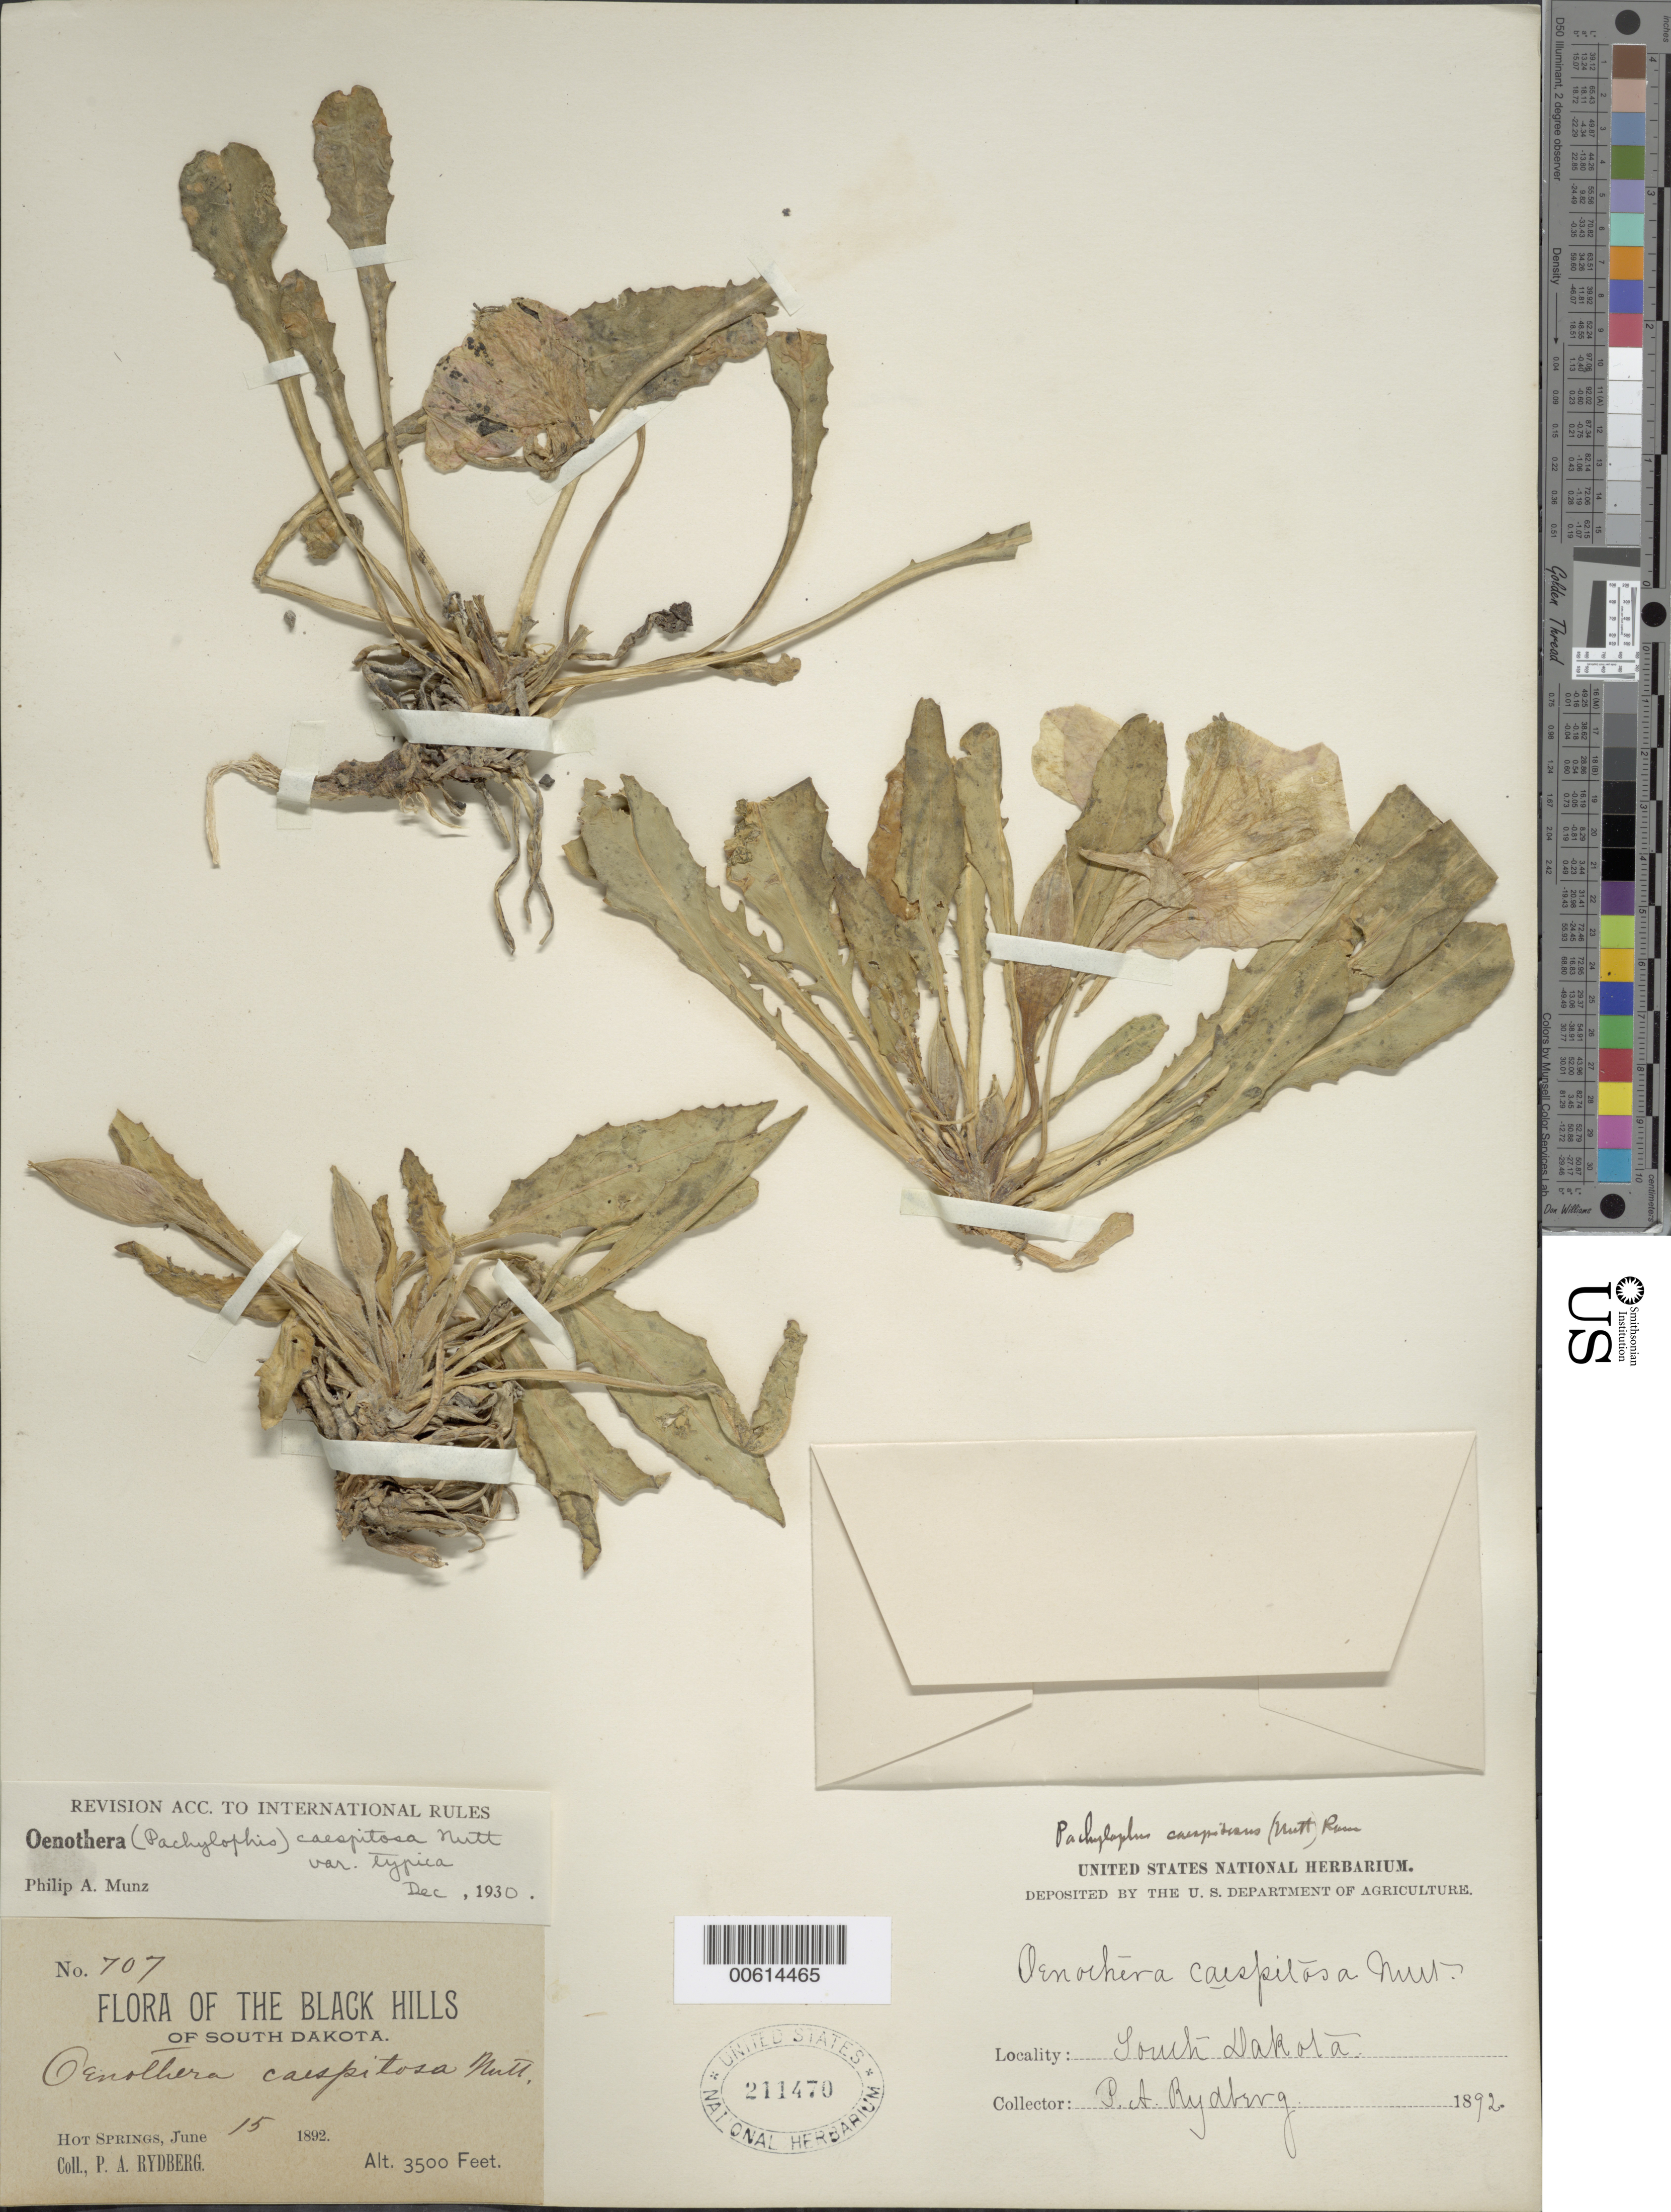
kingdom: Plantae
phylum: Tracheophyta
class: Magnoliopsida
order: Myrtales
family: Onagraceae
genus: Oenothera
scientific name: Oenothera cespitosa subsp. cespitosa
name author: Nutt.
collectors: P. A. Rydberg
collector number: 707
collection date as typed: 15 Jun 1892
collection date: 1892-06-15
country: United States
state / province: South Dakota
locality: Hot Springs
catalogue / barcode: US 211470